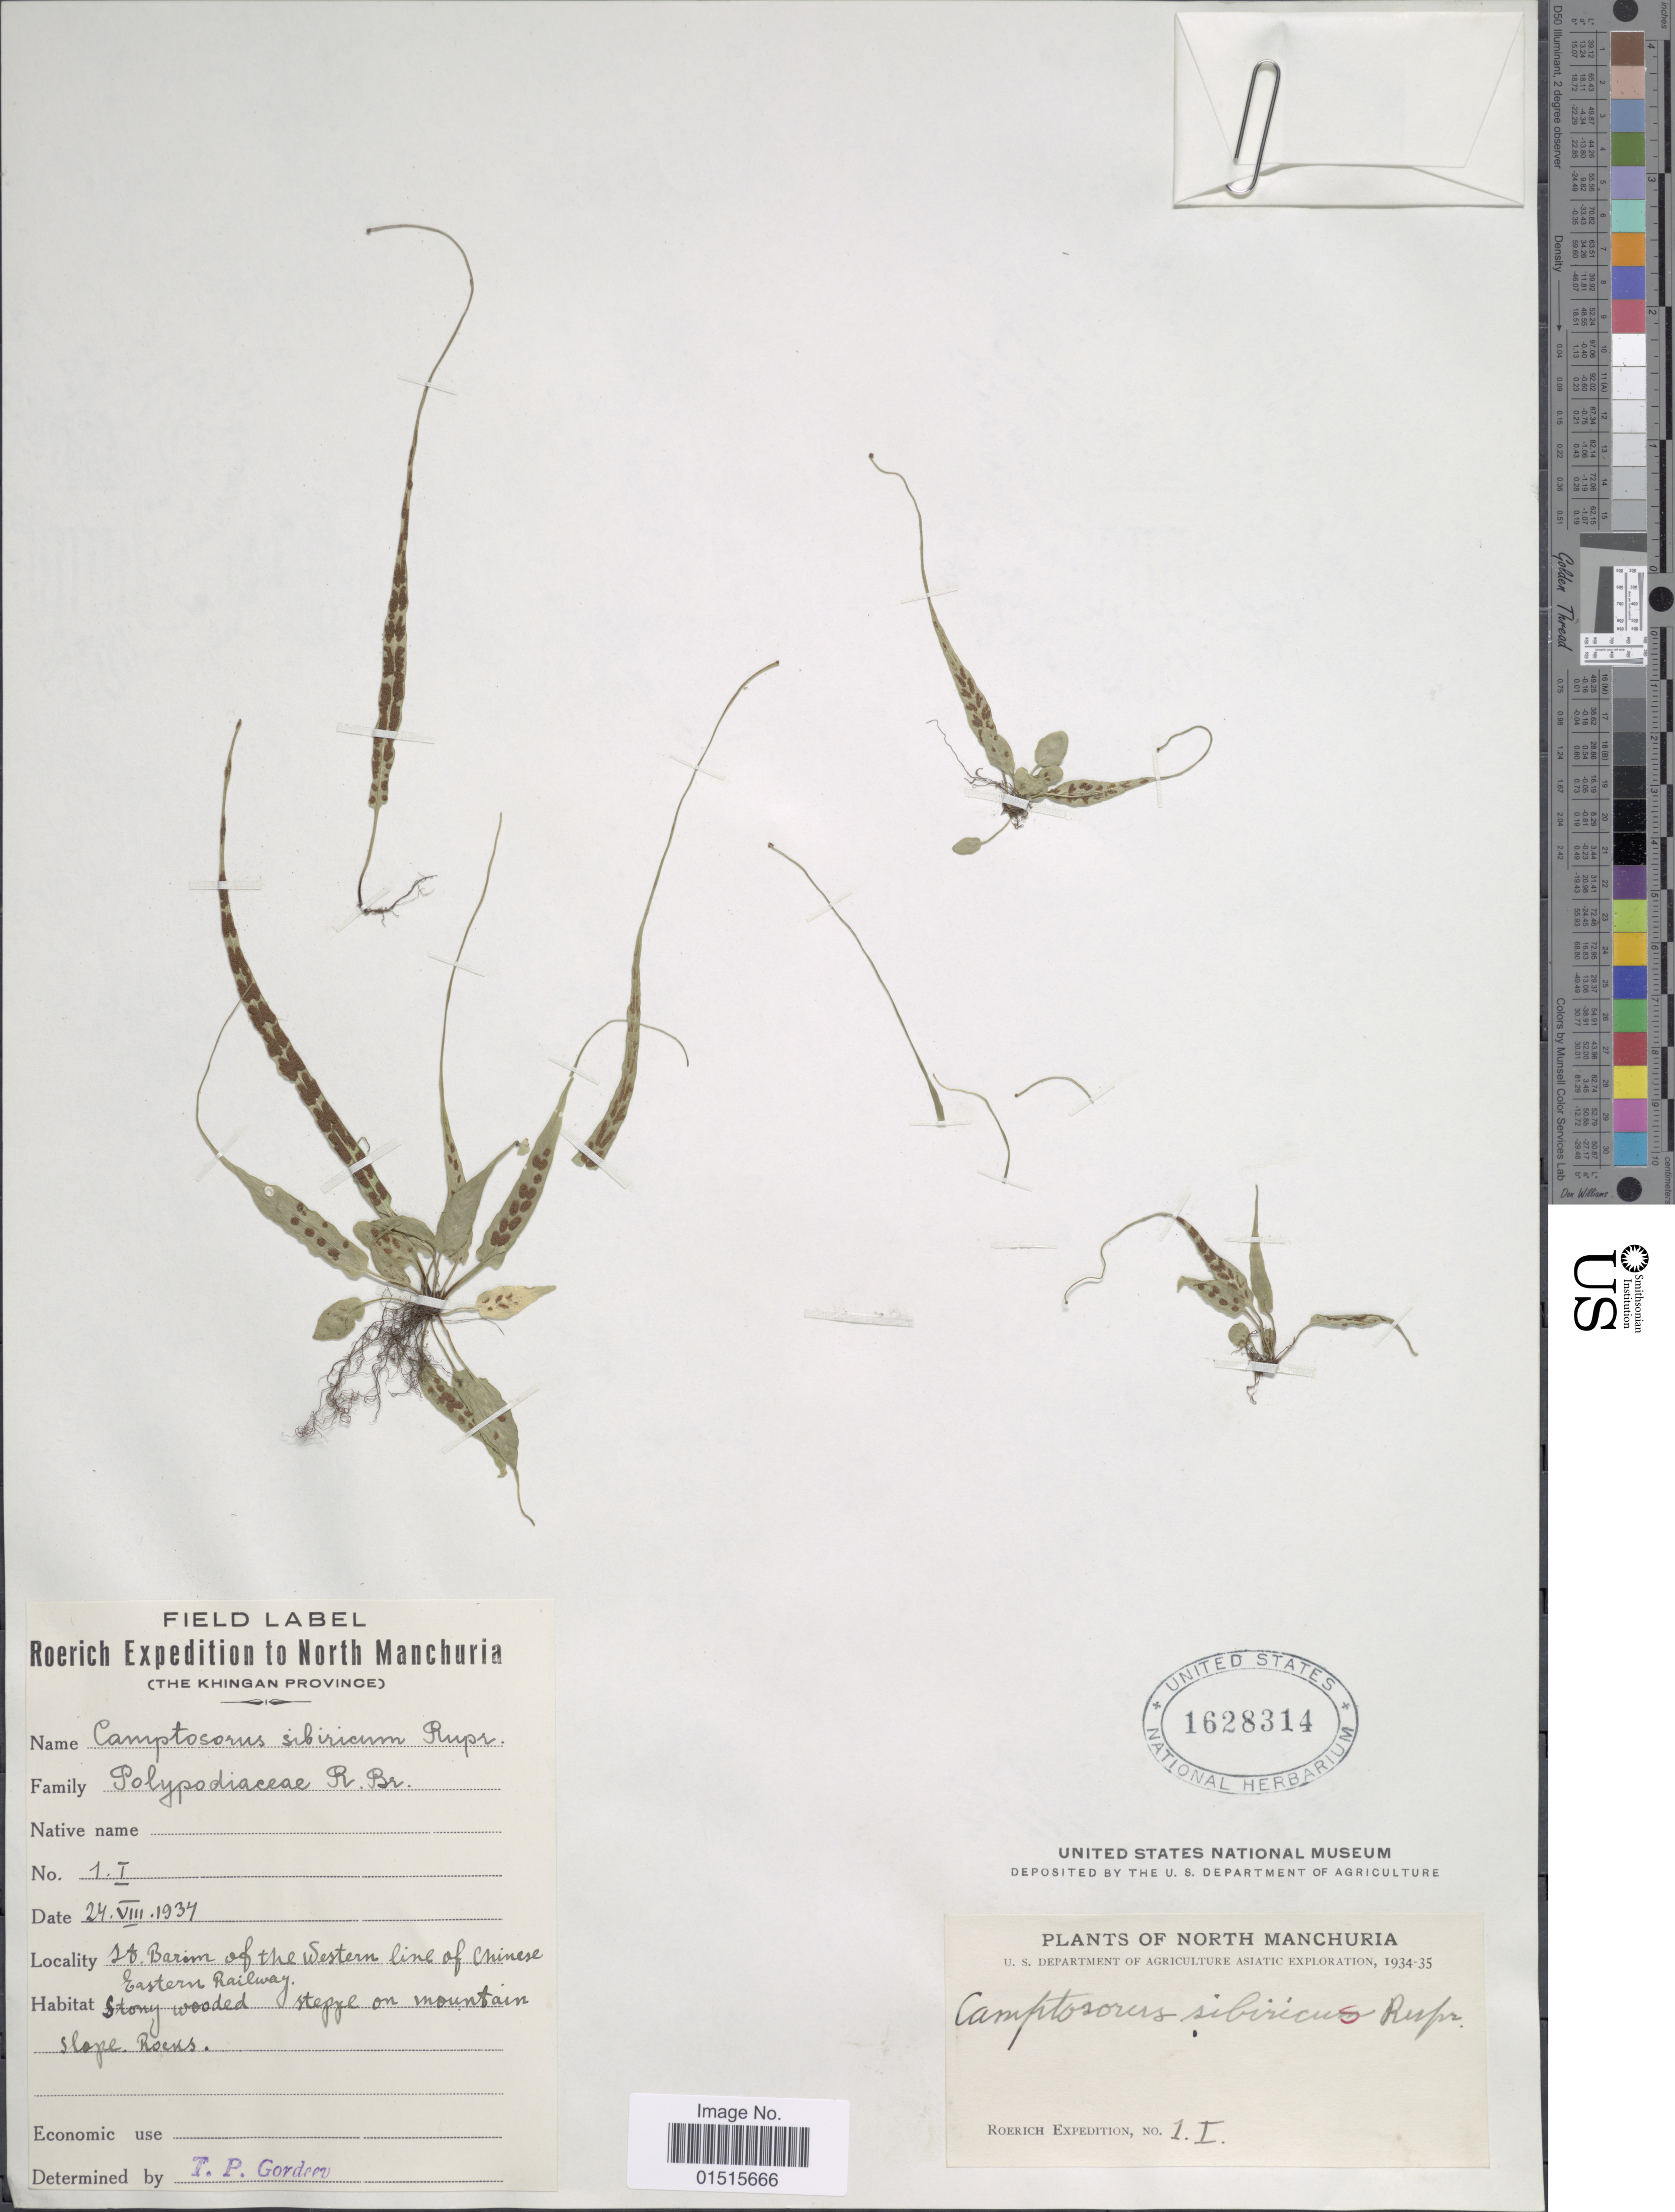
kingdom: Plantae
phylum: Tracheophyta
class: Polypodiopsida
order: Polypodiales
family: Aspleniaceae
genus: Asplenium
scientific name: Asplenium sibricus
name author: Rupr.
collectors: Roerich Expedition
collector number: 1I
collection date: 1934-08-24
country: China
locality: North Manchuria, St. Barim of the Western Line of Chinese Eastern Railway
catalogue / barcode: US 1628314